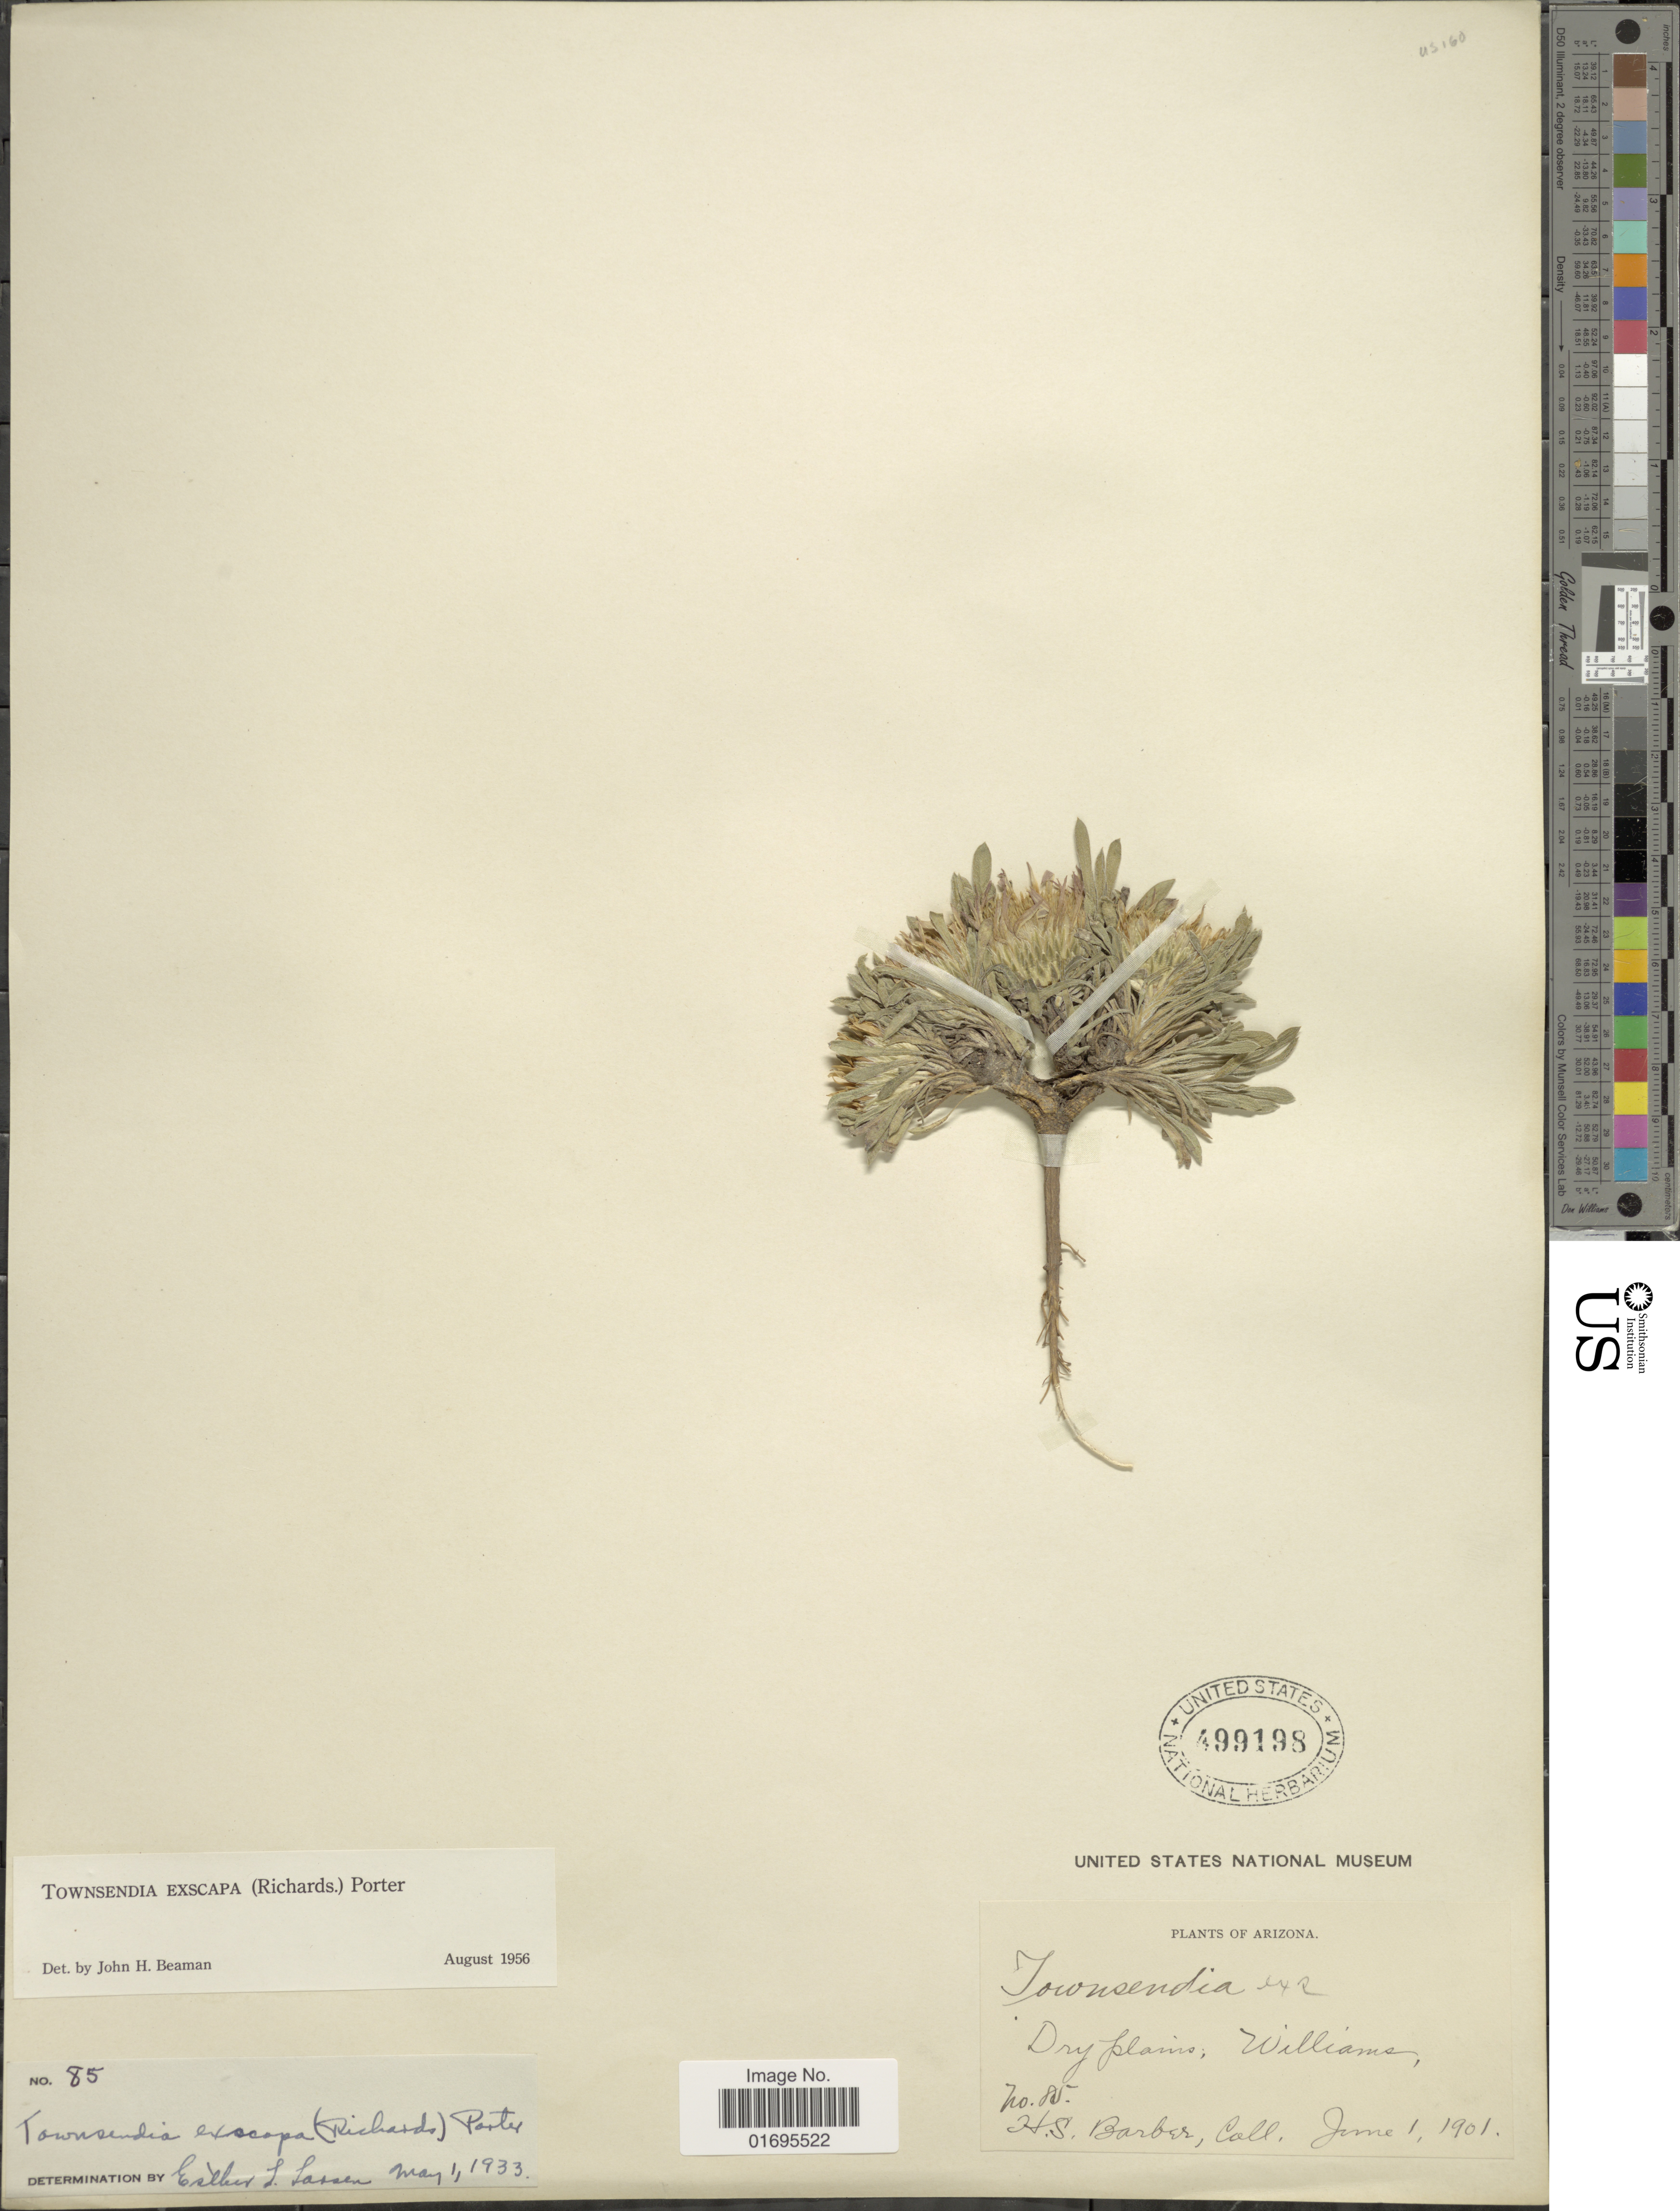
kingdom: Plantae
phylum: Tracheophyta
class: Magnoliopsida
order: Asterales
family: Asteraceae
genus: Townsendia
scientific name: Townsendia exscapa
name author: (Richardson) Porter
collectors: H. Barber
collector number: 85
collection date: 1901-06-01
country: United States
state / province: Arizona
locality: Dry plains, Williams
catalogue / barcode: US 499198